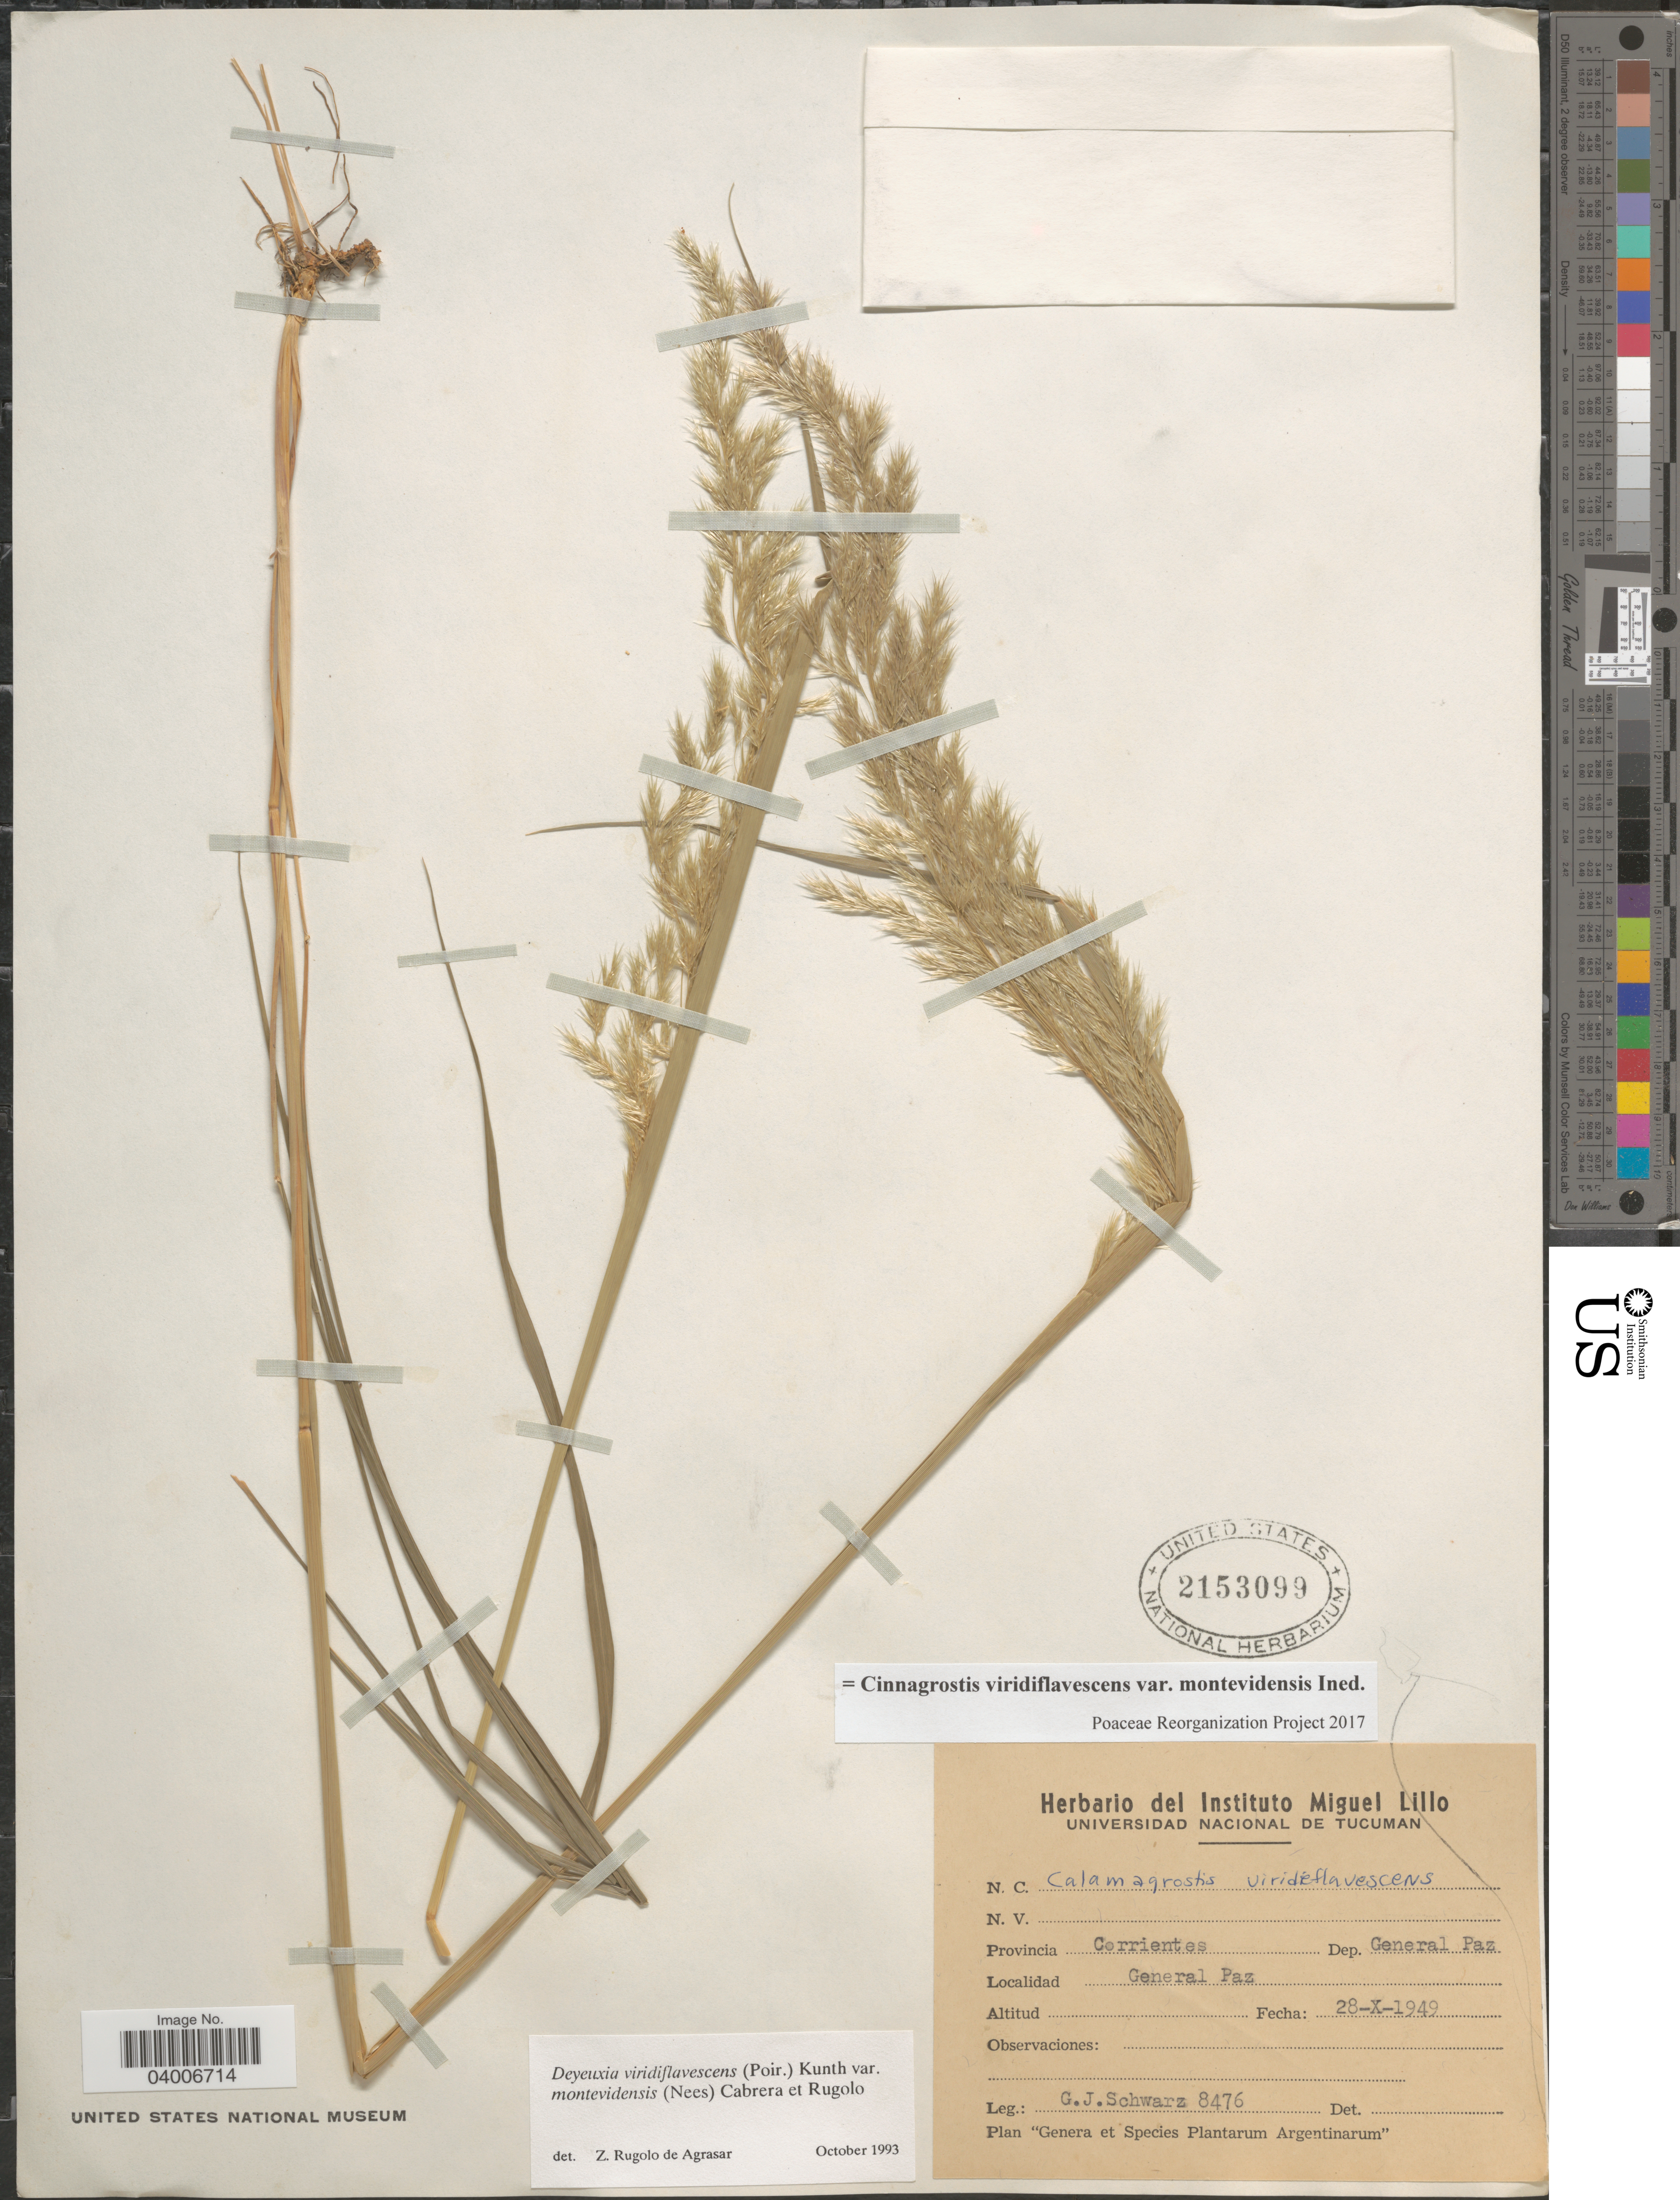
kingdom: Plantae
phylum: Tracheophyta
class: Liliopsida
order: Poales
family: Poaceae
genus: Cinnagrostis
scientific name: Cinnagrostis viridiflavescens var. montevidensis ined.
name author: (Nees) P.M. Peterson et al.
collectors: G. J. Schwarz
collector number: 8476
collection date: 1949-10-28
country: Argentina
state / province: Corrientes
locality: Dep. General Paz. General Paz.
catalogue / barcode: US 2153099